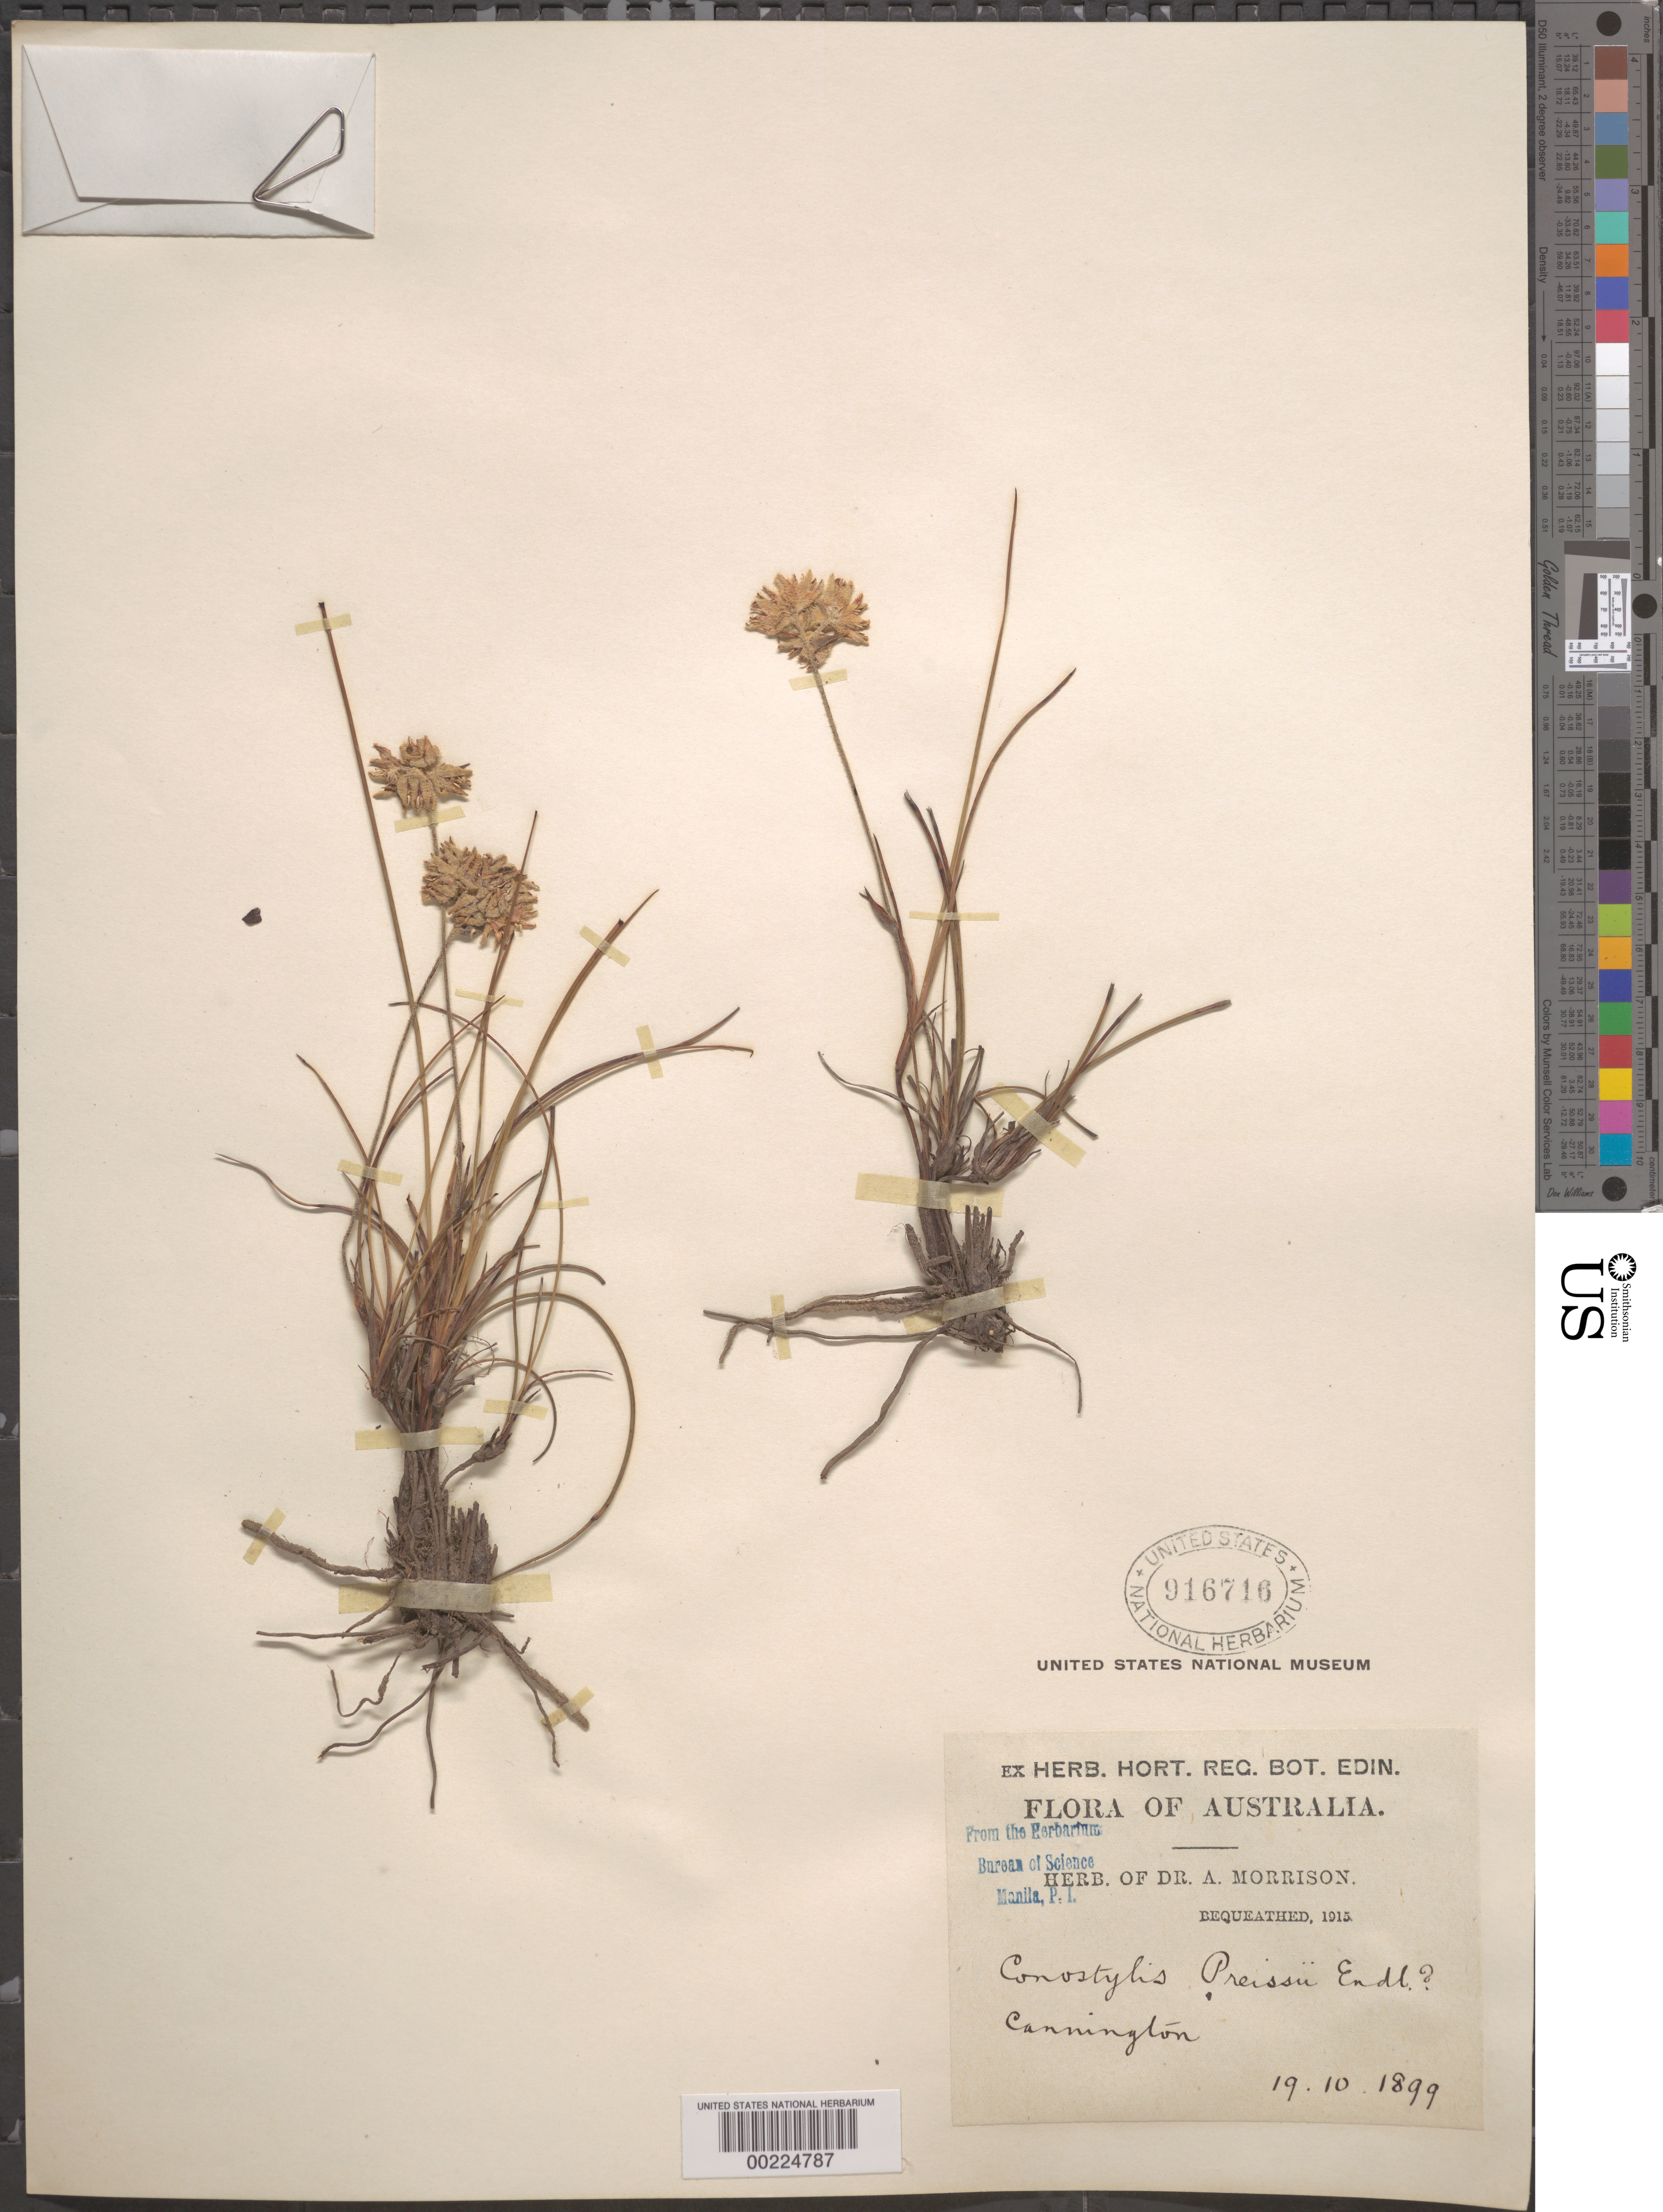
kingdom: Plantae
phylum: Tracheophyta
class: Liliopsida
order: Commelinales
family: Haemodoraceae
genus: Conostylis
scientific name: Conostylis preissii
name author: Endl.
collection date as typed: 10 Oct 1899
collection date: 1899-10-10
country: Australia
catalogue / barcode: US 916716